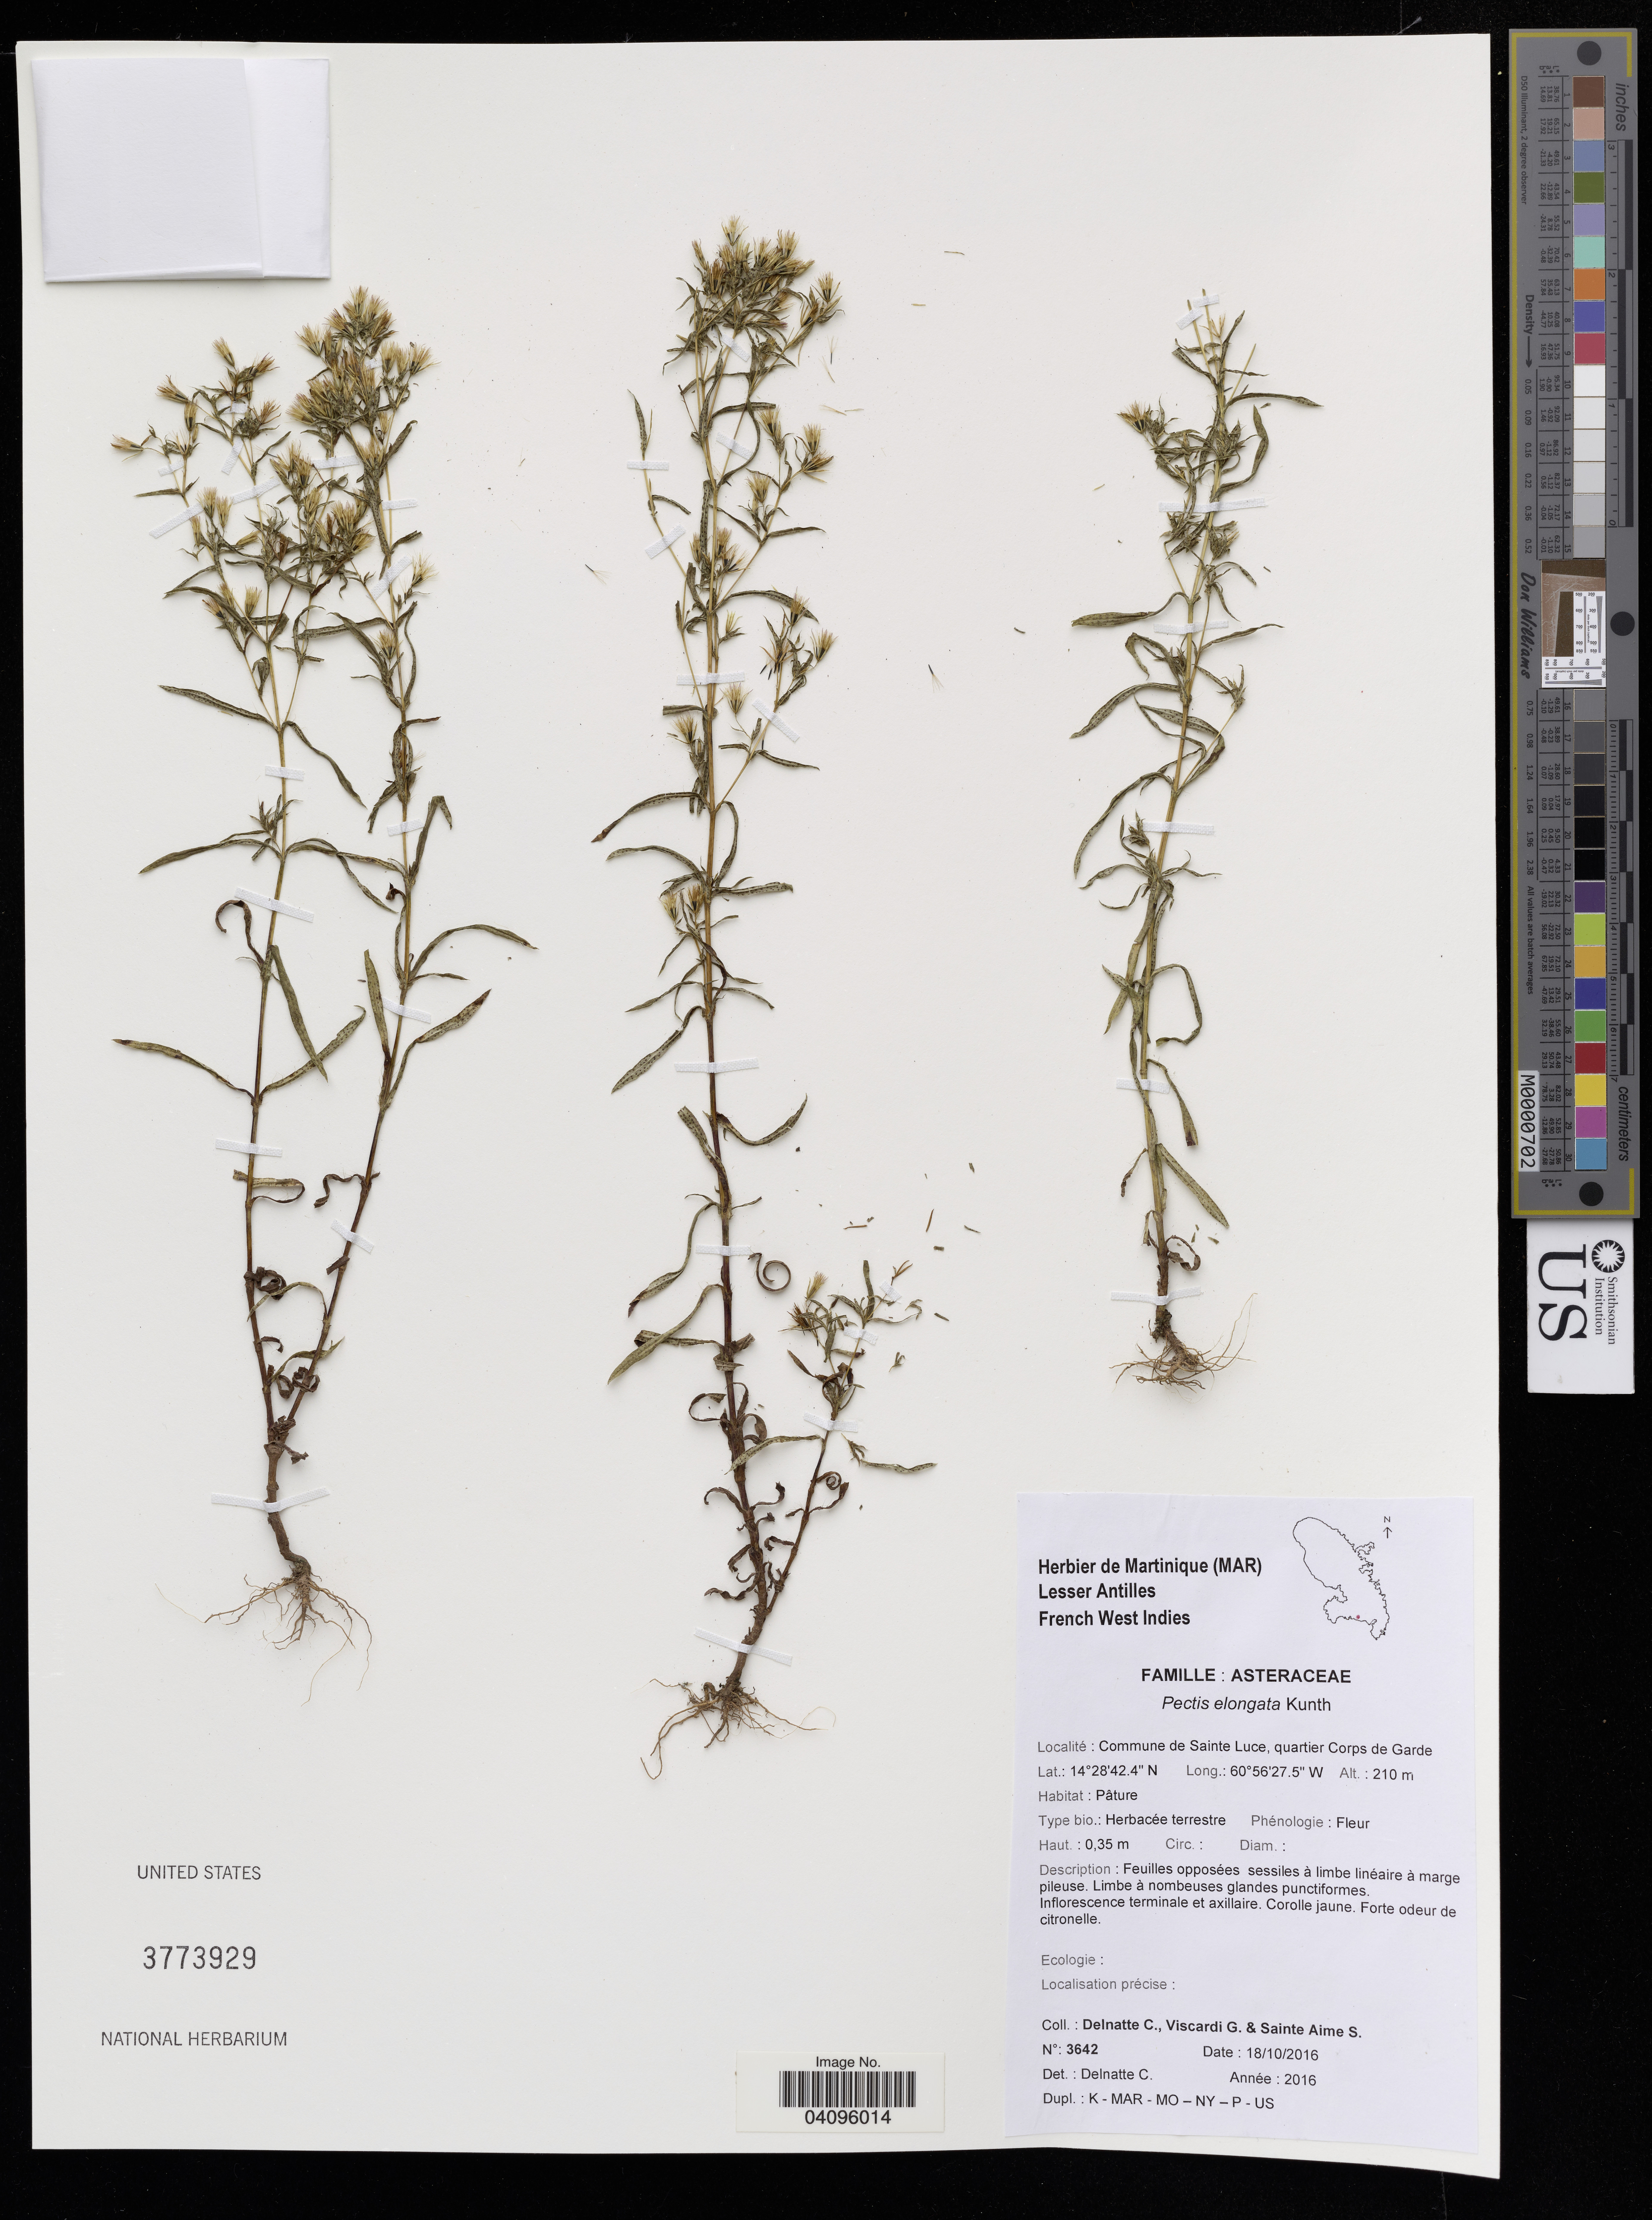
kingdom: Plantae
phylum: Tracheophyta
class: Magnoliopsida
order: Asterales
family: Asteraceae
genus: Pectis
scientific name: Pectis elongata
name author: Kunth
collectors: C. Delnatte, G. Viscardi & S. Saint-Aime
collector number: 3642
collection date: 2016-10-18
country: Martinique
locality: Lesser Antilles, Commune de Sainte Luce, quartier Corps de Garde.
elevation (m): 210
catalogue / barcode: US 3773929